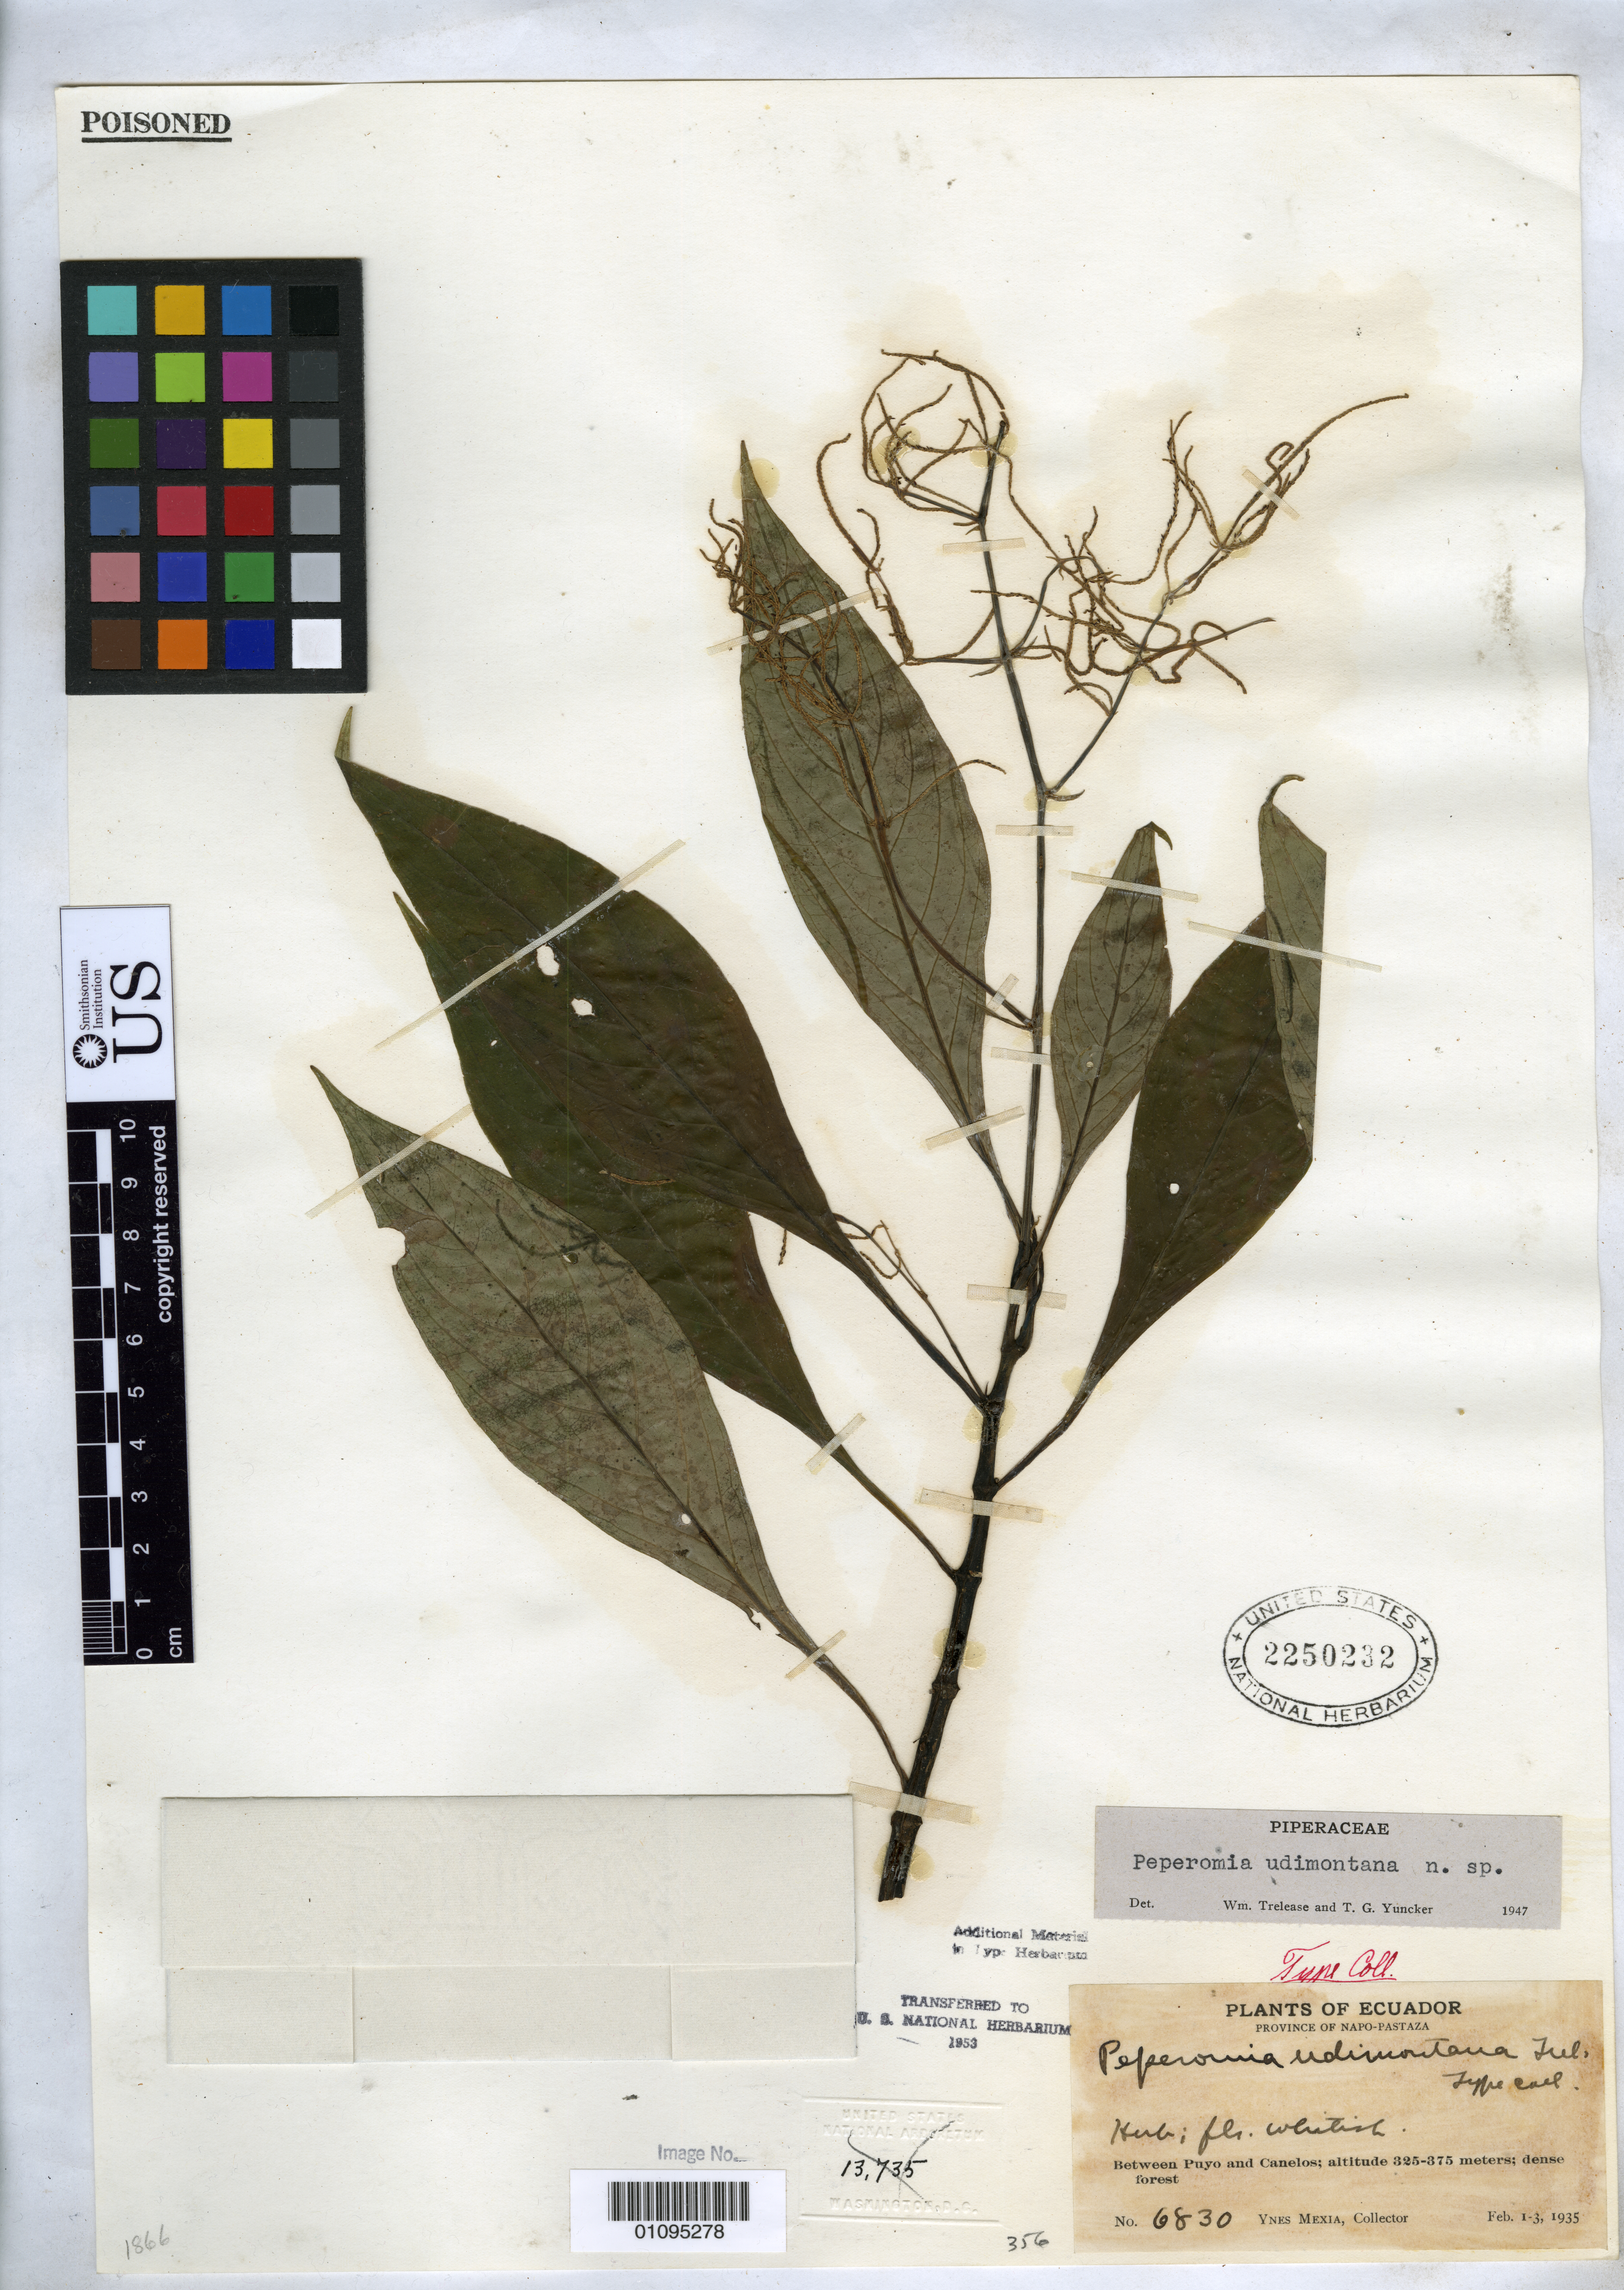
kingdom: Plantae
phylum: Tracheophyta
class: Magnoliopsida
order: Piperales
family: Piperaceae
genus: Peperomia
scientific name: Peperomia udimontana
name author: Trel. & Yunck.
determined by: Trelease, William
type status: Isotype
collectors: Y. Mexia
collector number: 6830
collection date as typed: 01 Feb 1935 to 03 Feb 1935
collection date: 1935-02-01/1935-02-03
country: Ecuador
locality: Between Puyo and Canelos, Province of Napo-Pastaza.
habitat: Dense forest.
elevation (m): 325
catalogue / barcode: US 2250232